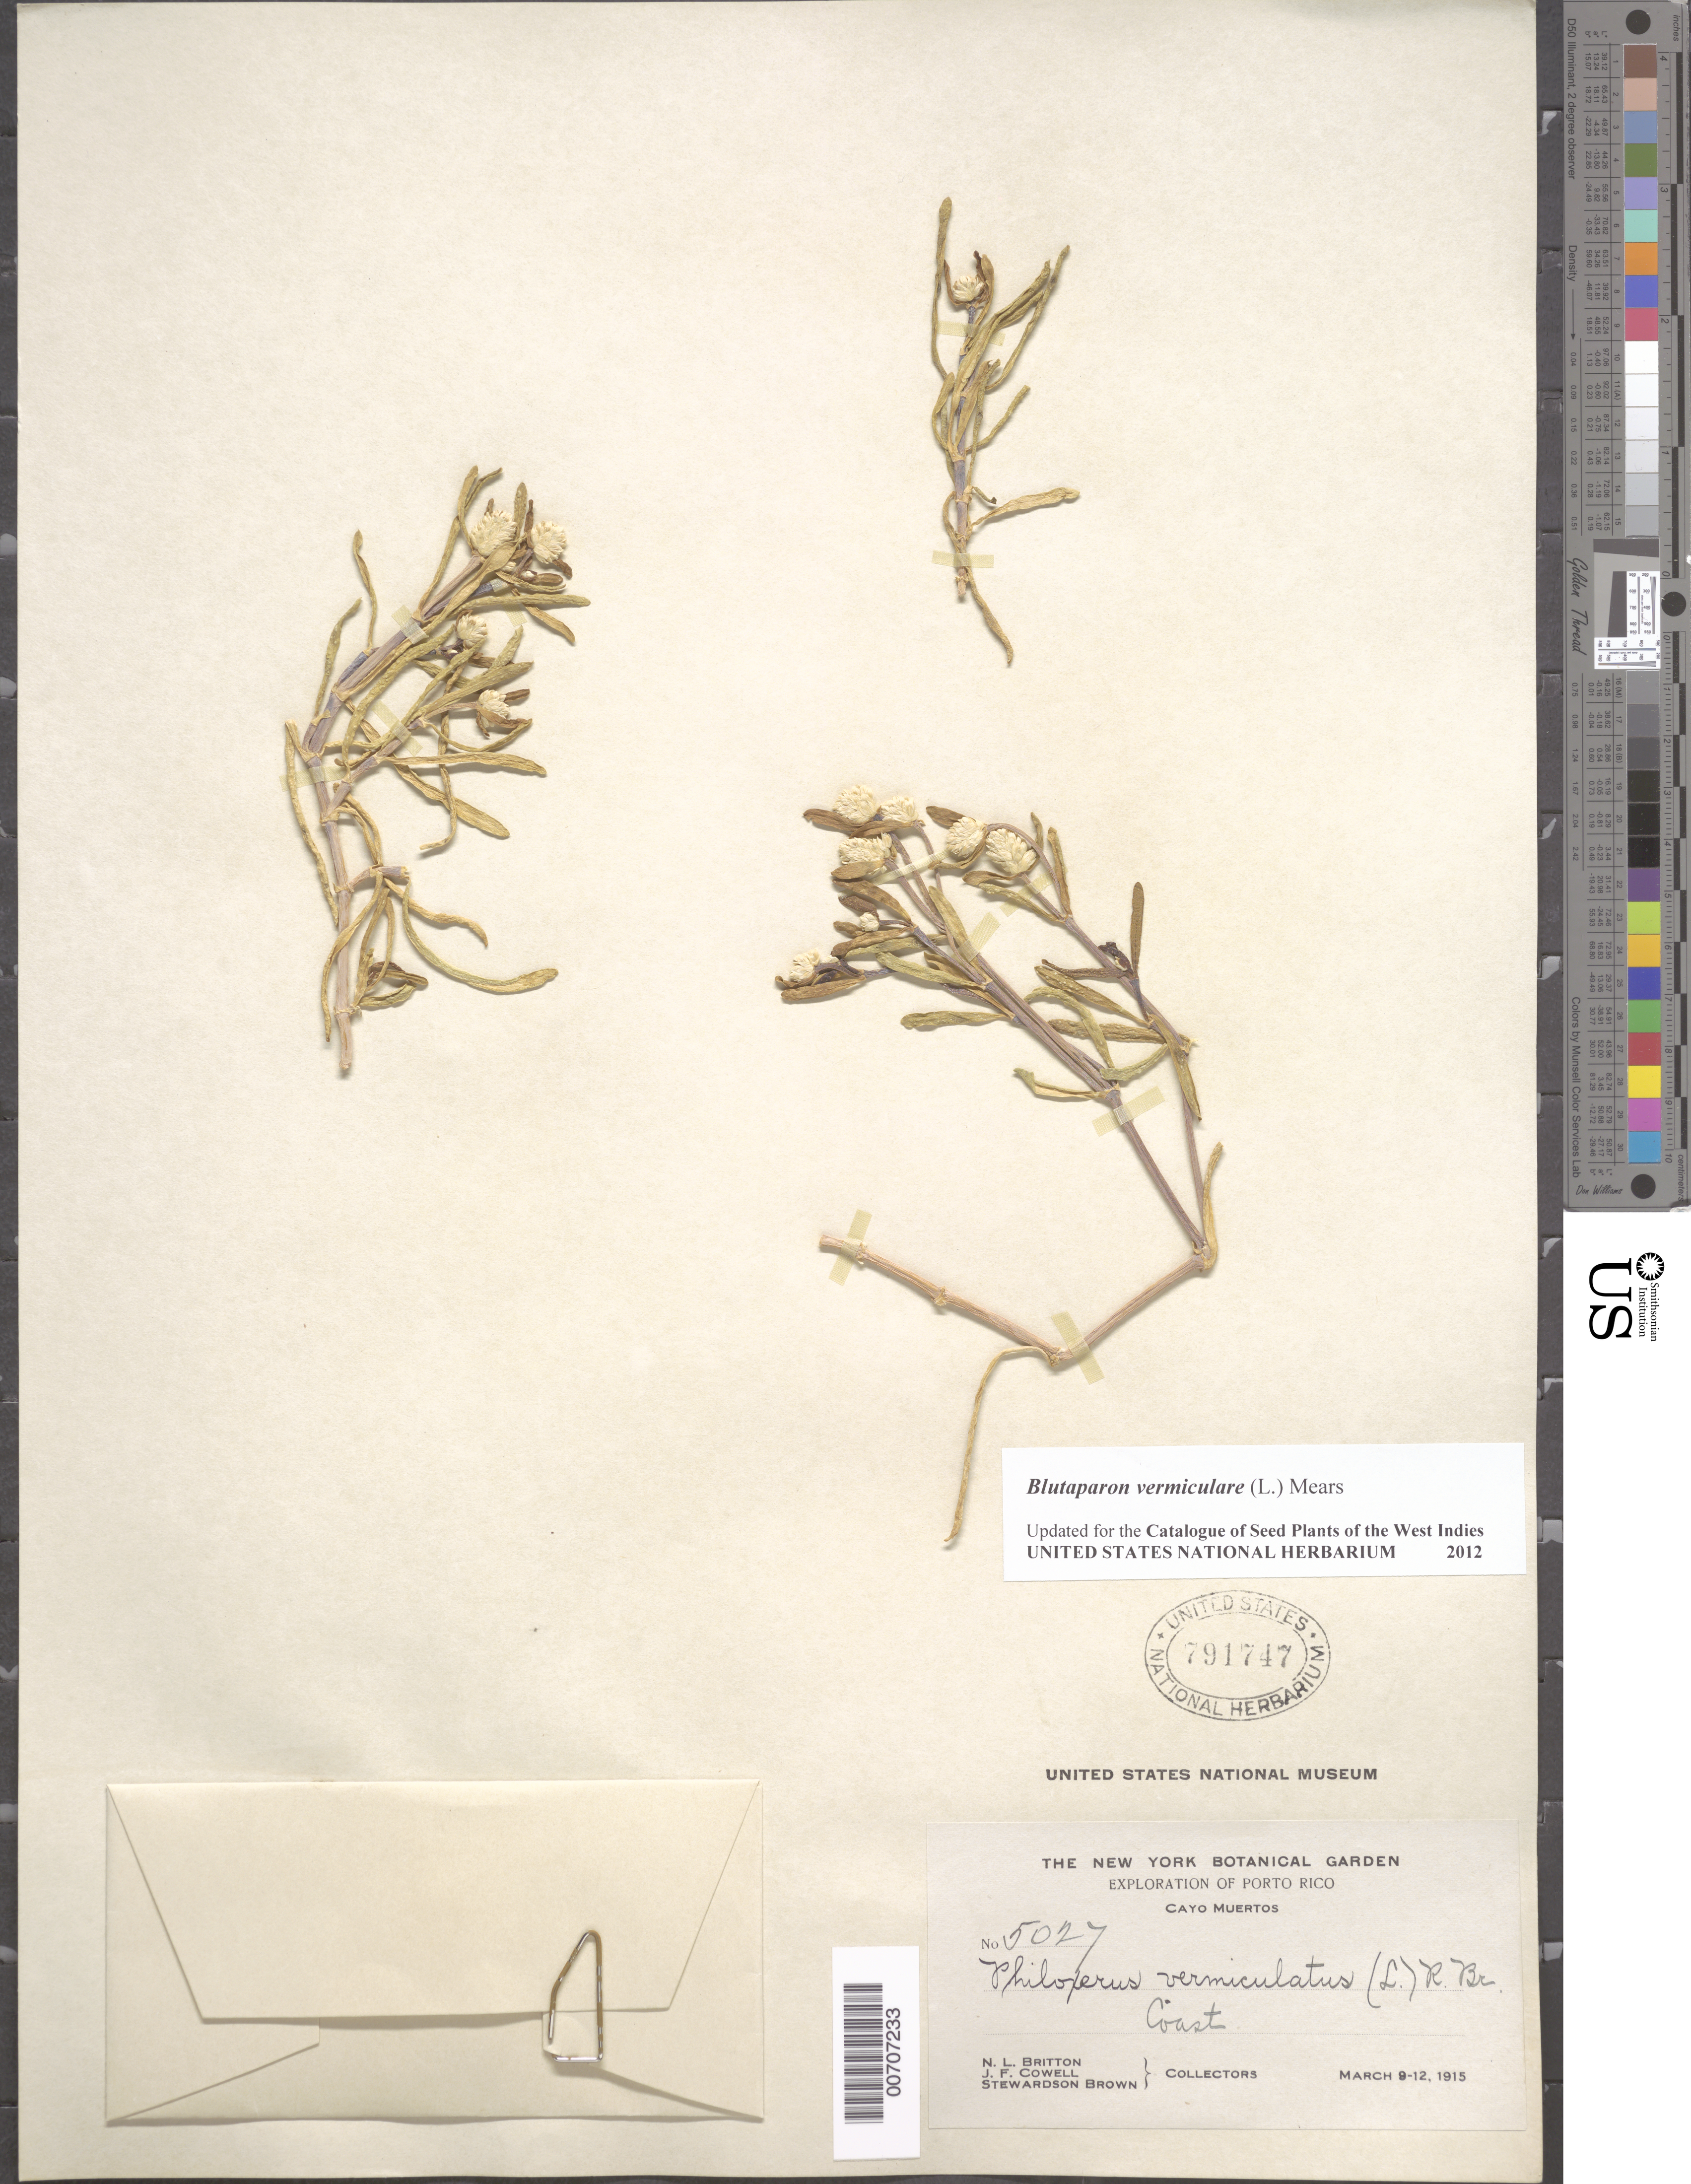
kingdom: Plantae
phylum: Tracheophyta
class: Magnoliopsida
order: Caryophyllales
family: Amaranthaceae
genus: Gomphrena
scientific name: Gomphrena vermicularis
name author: L.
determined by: Strong, Mark T., (BOT), Smithsonian Institution - National Museum of Natural History (UNITED STATES)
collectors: N. Britton, J. F. Cowell & S. Brown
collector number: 5027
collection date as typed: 09 Mar 1915 to 12 Mar 1915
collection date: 1915-03-09/1915-03-12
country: Puerto Rico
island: Greater Antilles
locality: Cayo Muertos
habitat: Coast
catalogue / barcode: US 791747